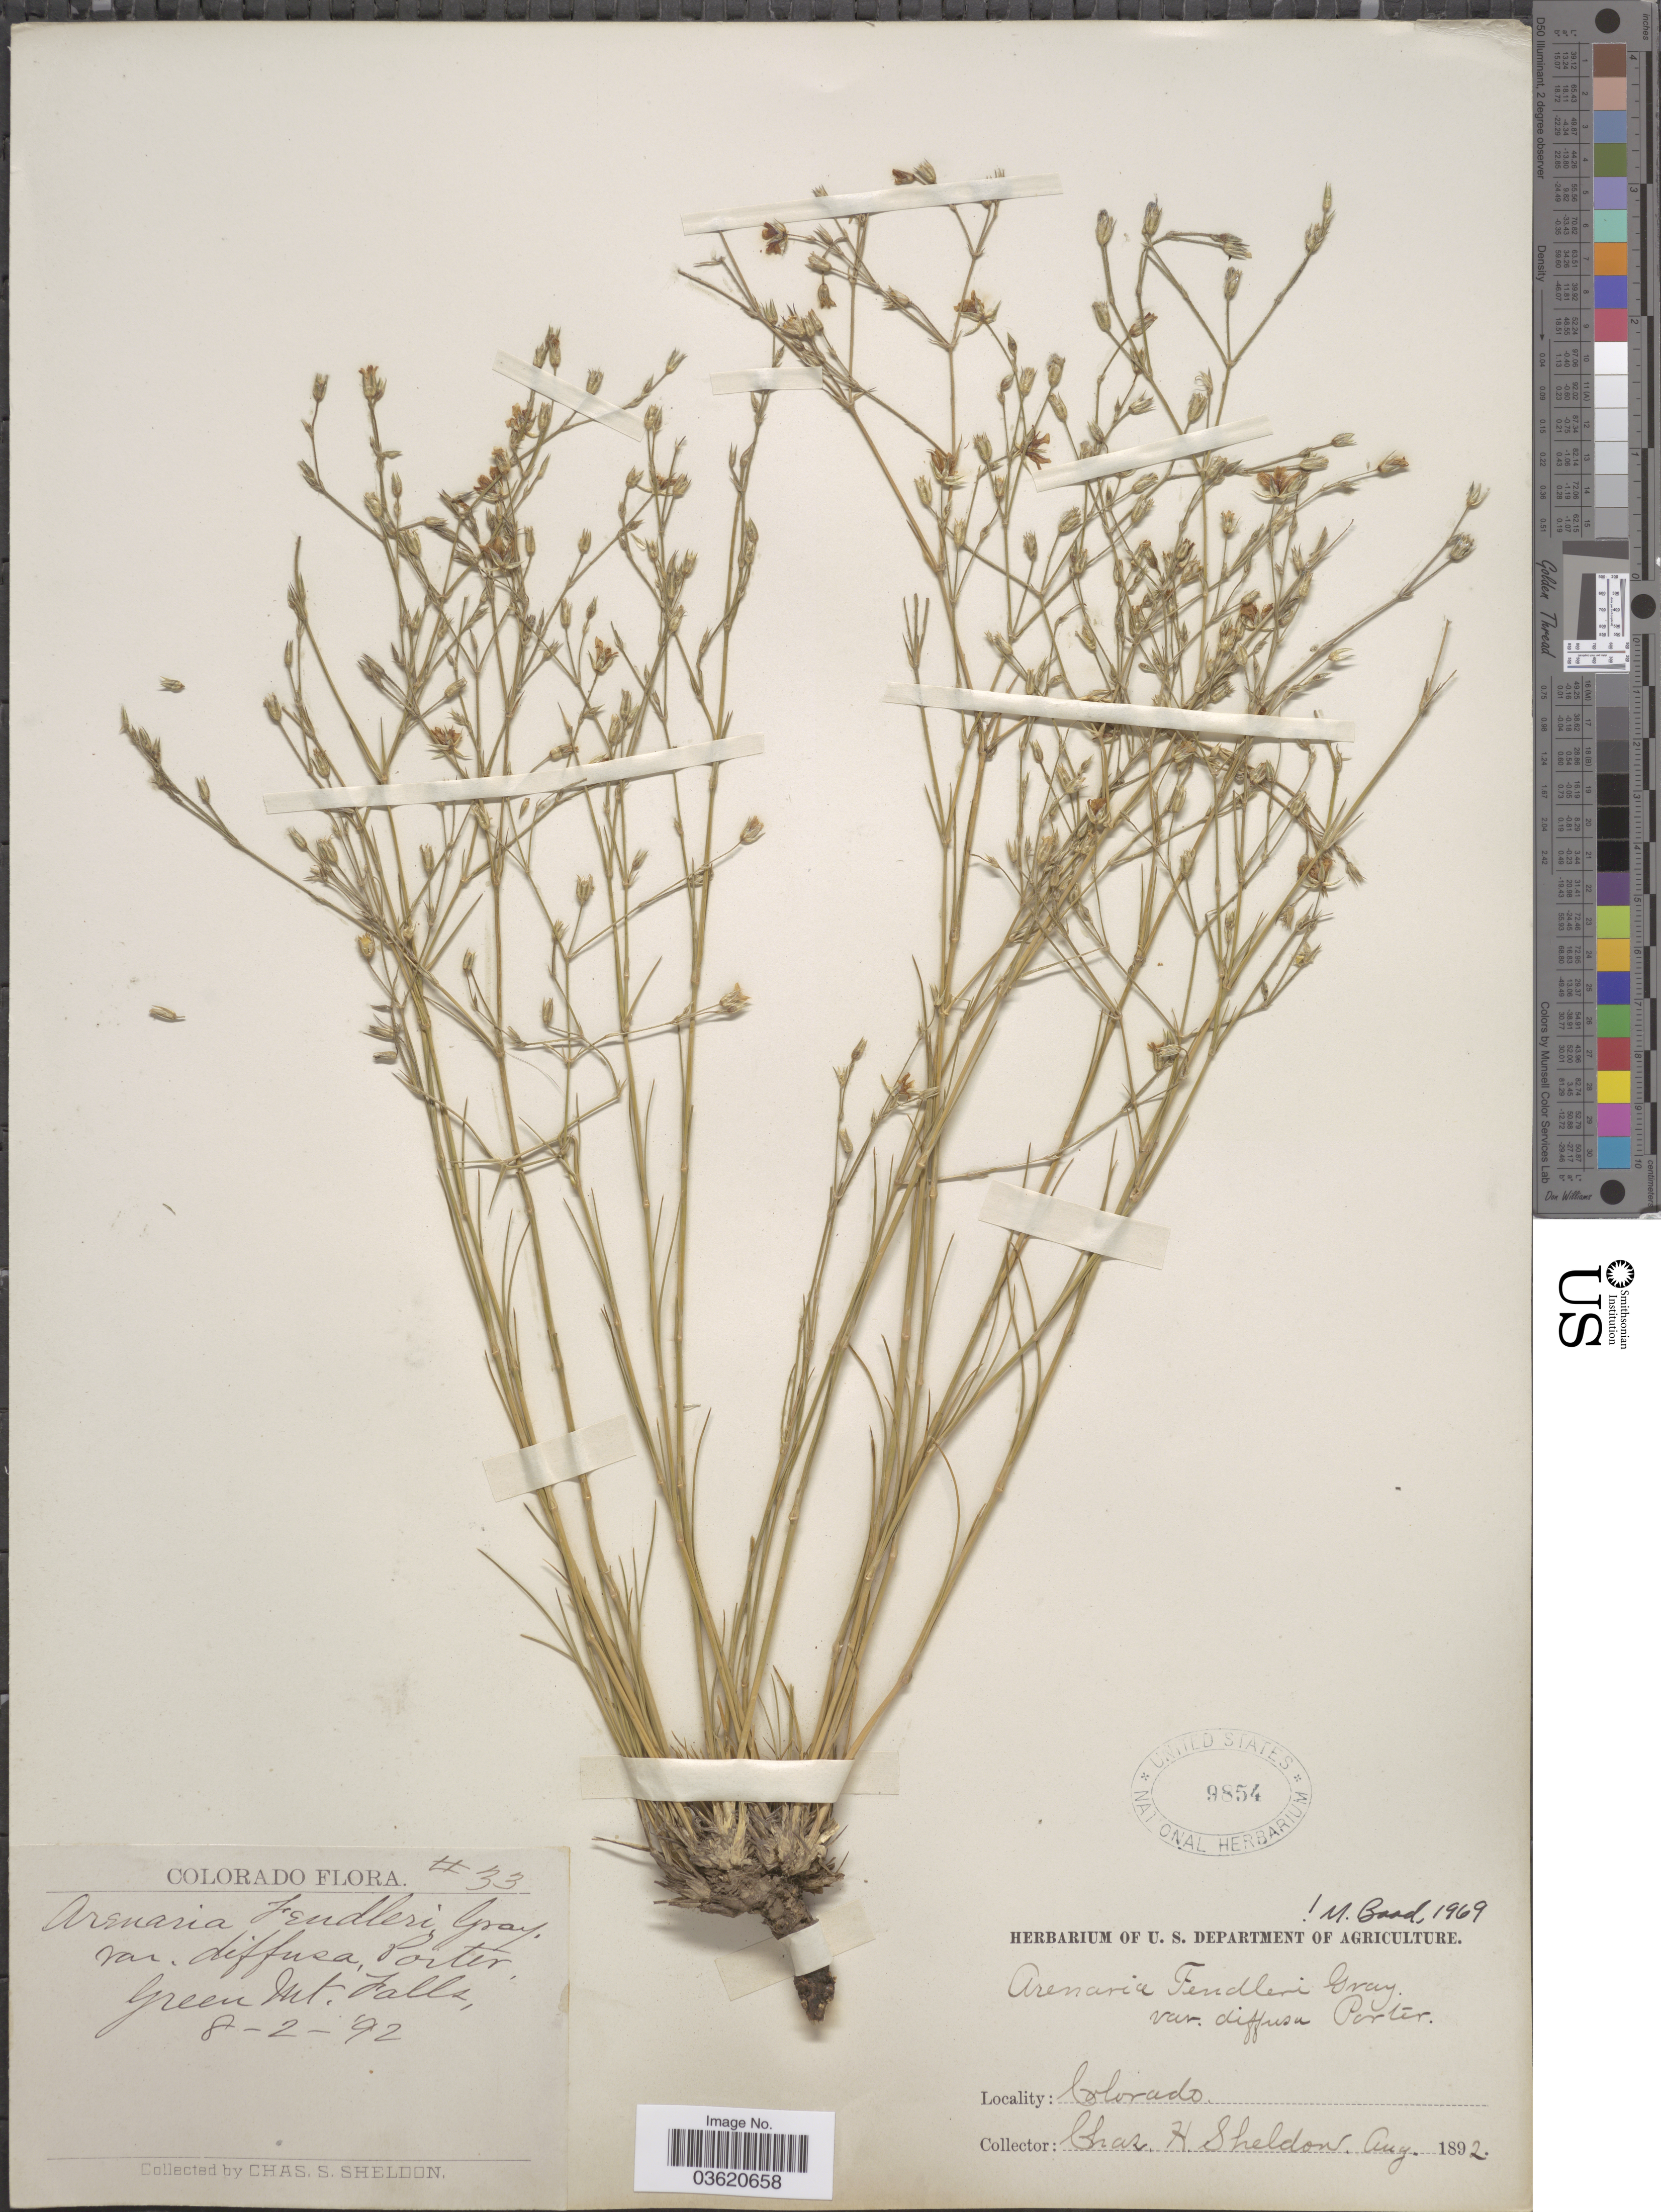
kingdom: Plantae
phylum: Tracheophyta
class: Magnoliopsida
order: Caryophyllales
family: Caryophyllaceae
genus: Eremogone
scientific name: Eremogone fendleri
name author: (A. Gray) Ikonn.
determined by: U.S. National Herbarium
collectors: C. S. Sheldon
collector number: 33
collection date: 1892-08-02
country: United States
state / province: Colorado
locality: Green Mt. Falls.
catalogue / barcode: US 9854